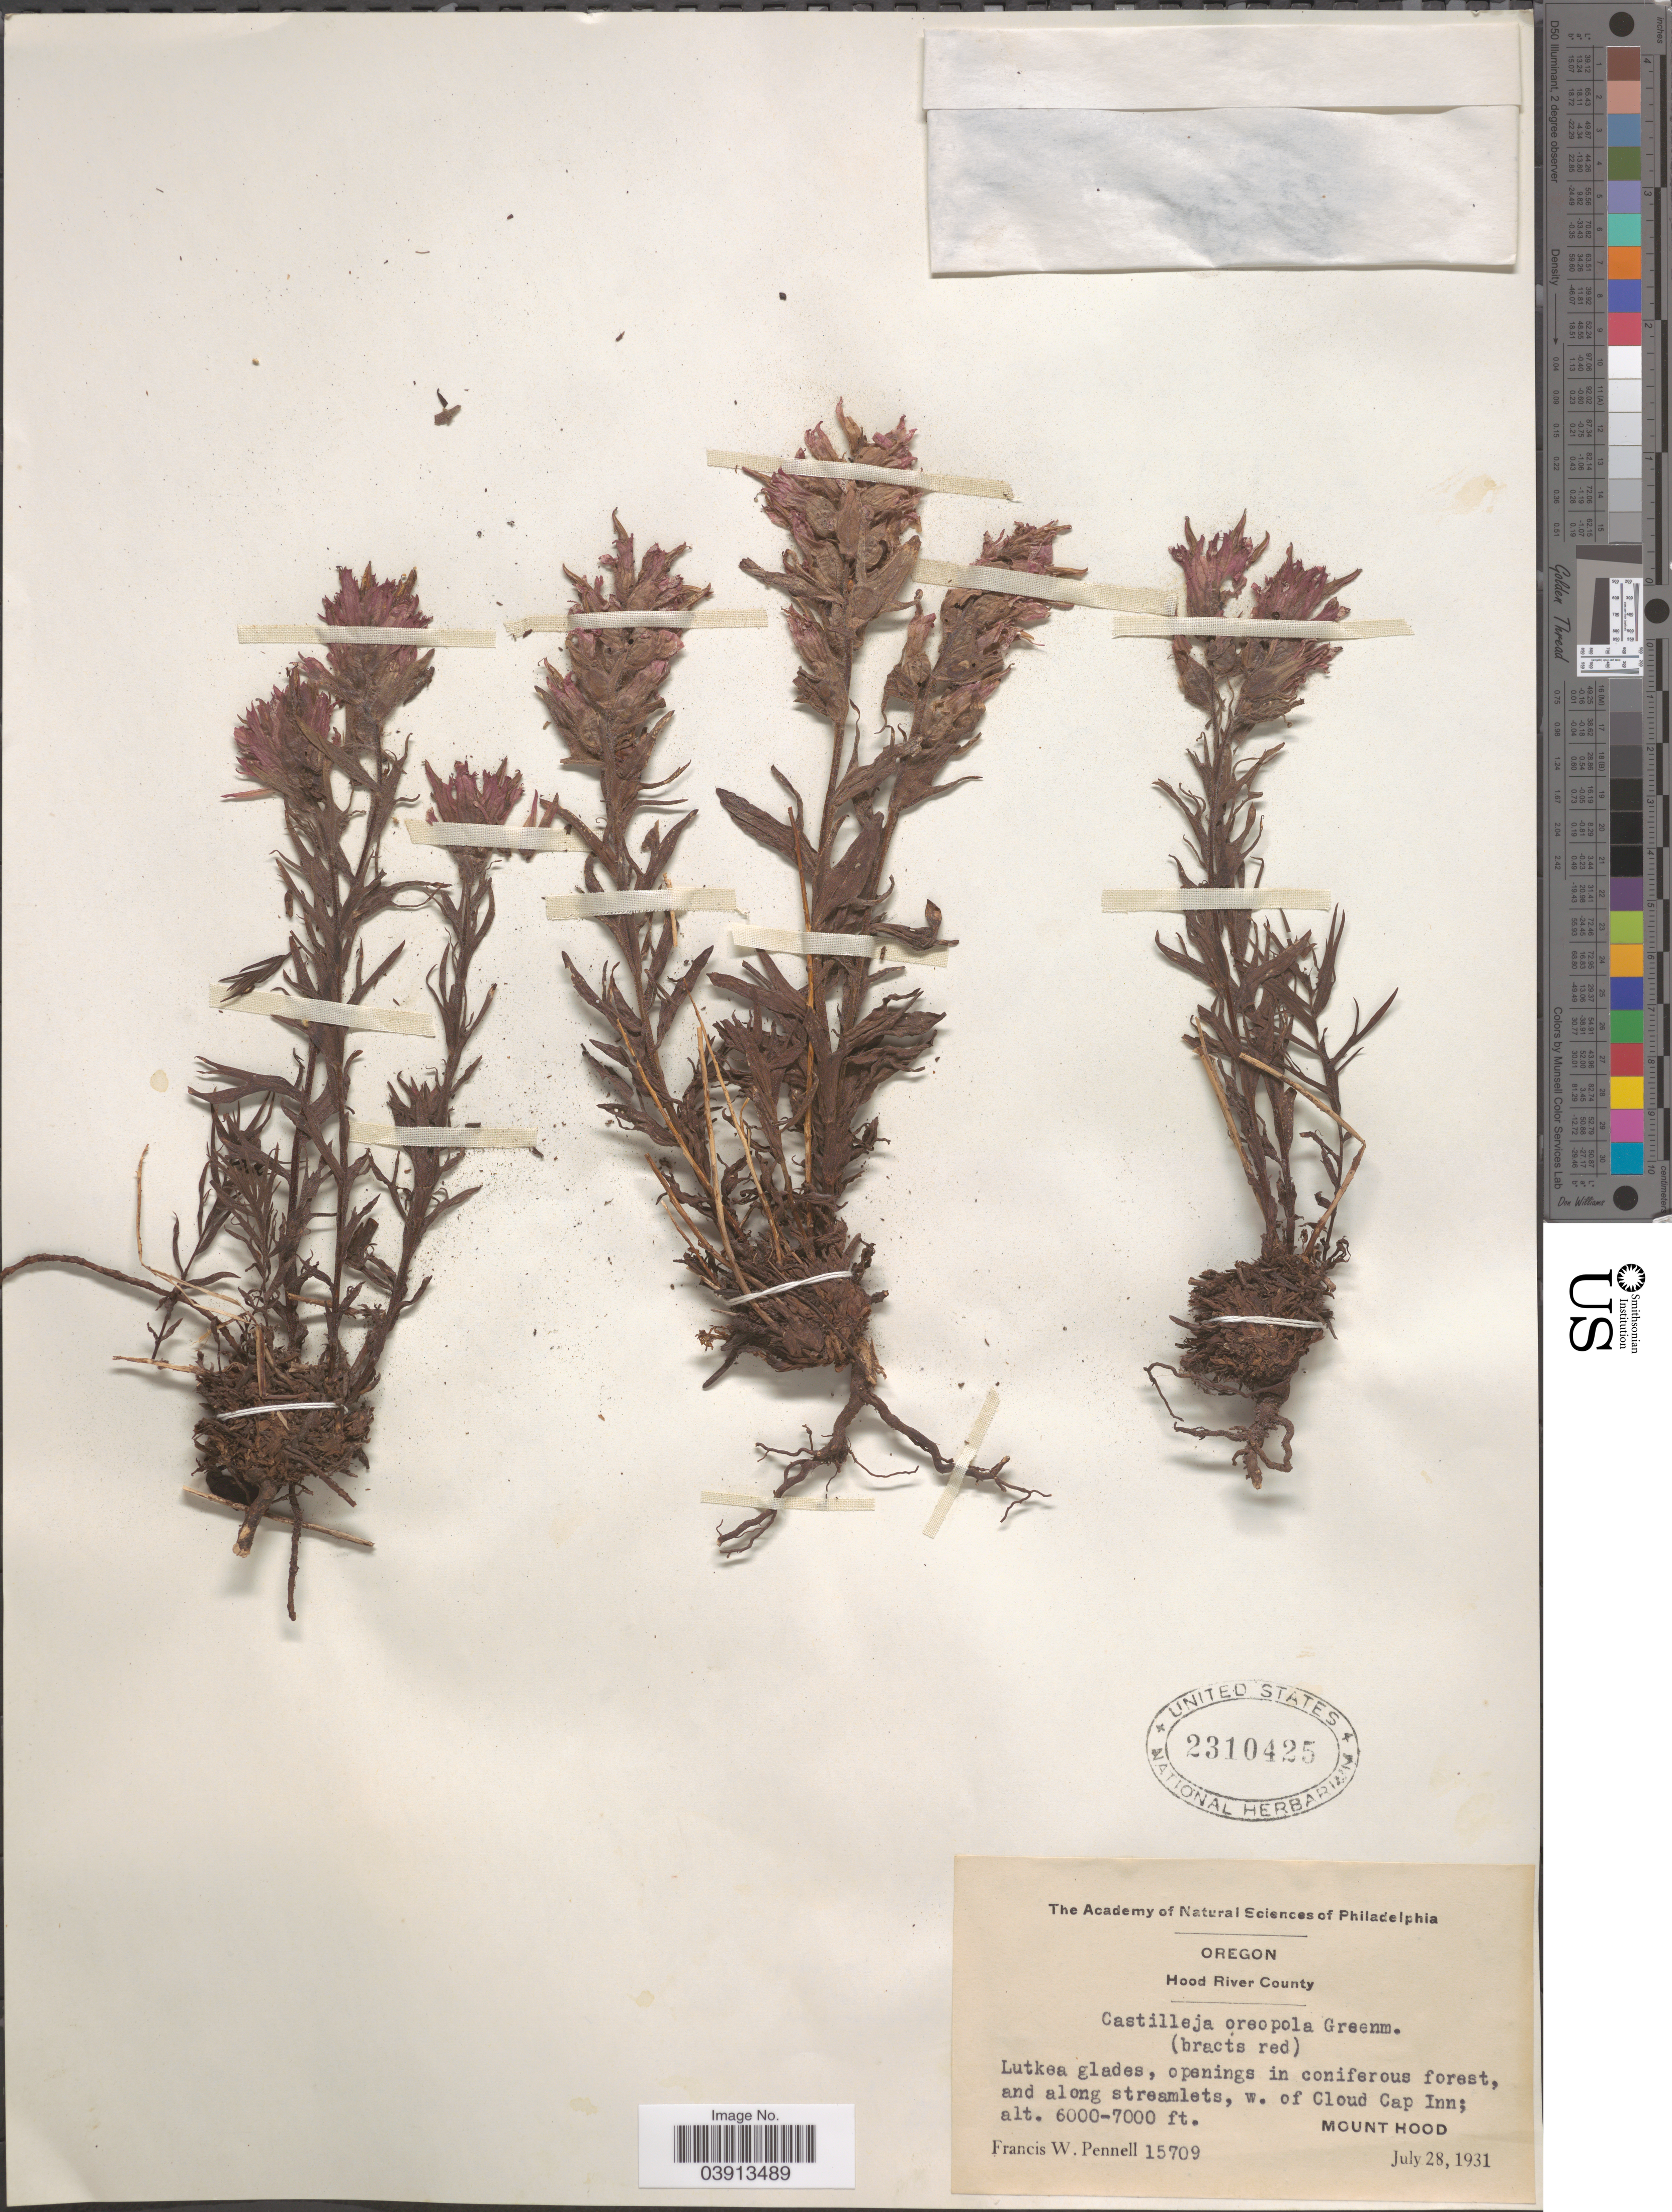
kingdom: Plantae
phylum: Tracheophyta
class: Magnoliopsida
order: Lamiales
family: Orobanchaceae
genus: Castilleja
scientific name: Castilleja parviflora var. oreopola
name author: (Greenm.) Ownbey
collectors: F. W. Pennell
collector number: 15709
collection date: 1931-07-28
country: United States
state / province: Oregon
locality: Hood River County. W. of Cloud Cap Inn; Mount Hood.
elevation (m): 1829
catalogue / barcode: US 2310425